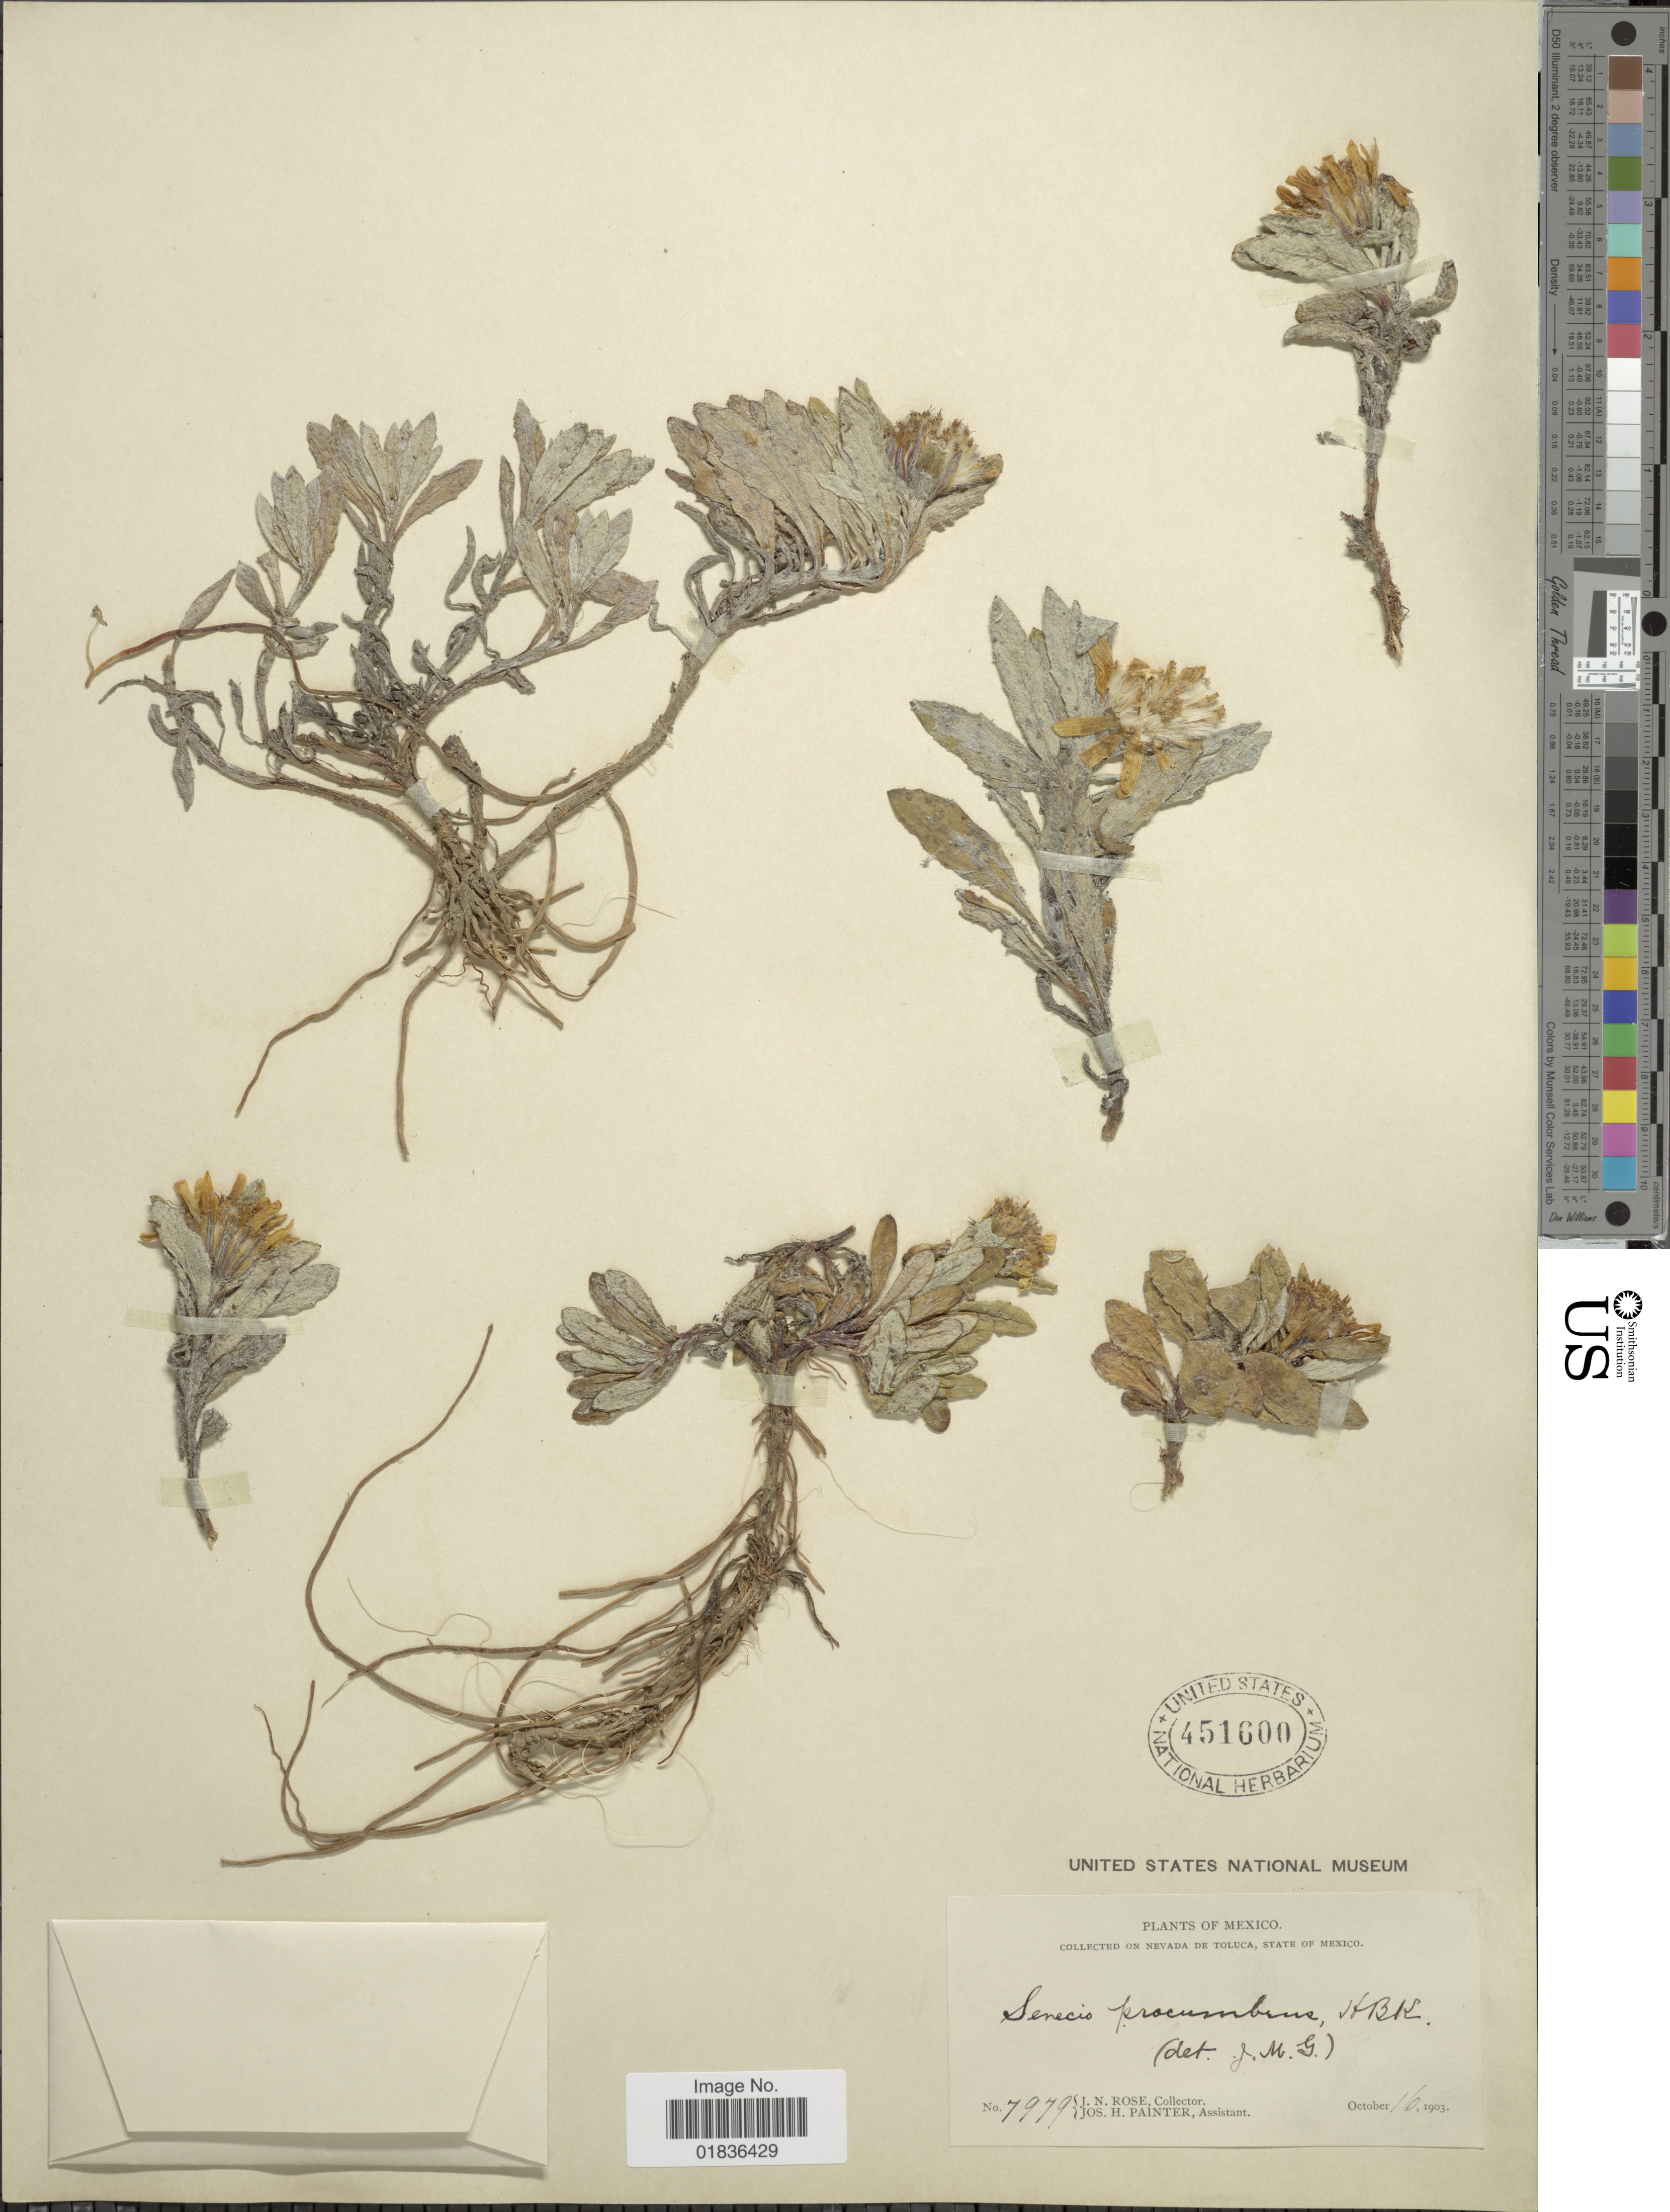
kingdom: Plantae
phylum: Tracheophyta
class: Magnoliopsida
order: Asterales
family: Asteraceae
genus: Senecio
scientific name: Senecio procumbens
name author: Kunth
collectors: J. N. Rose & J. H. Painter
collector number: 7979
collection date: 1903-10-16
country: Mexico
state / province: México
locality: On Nevada de Toluca.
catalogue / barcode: US 451600